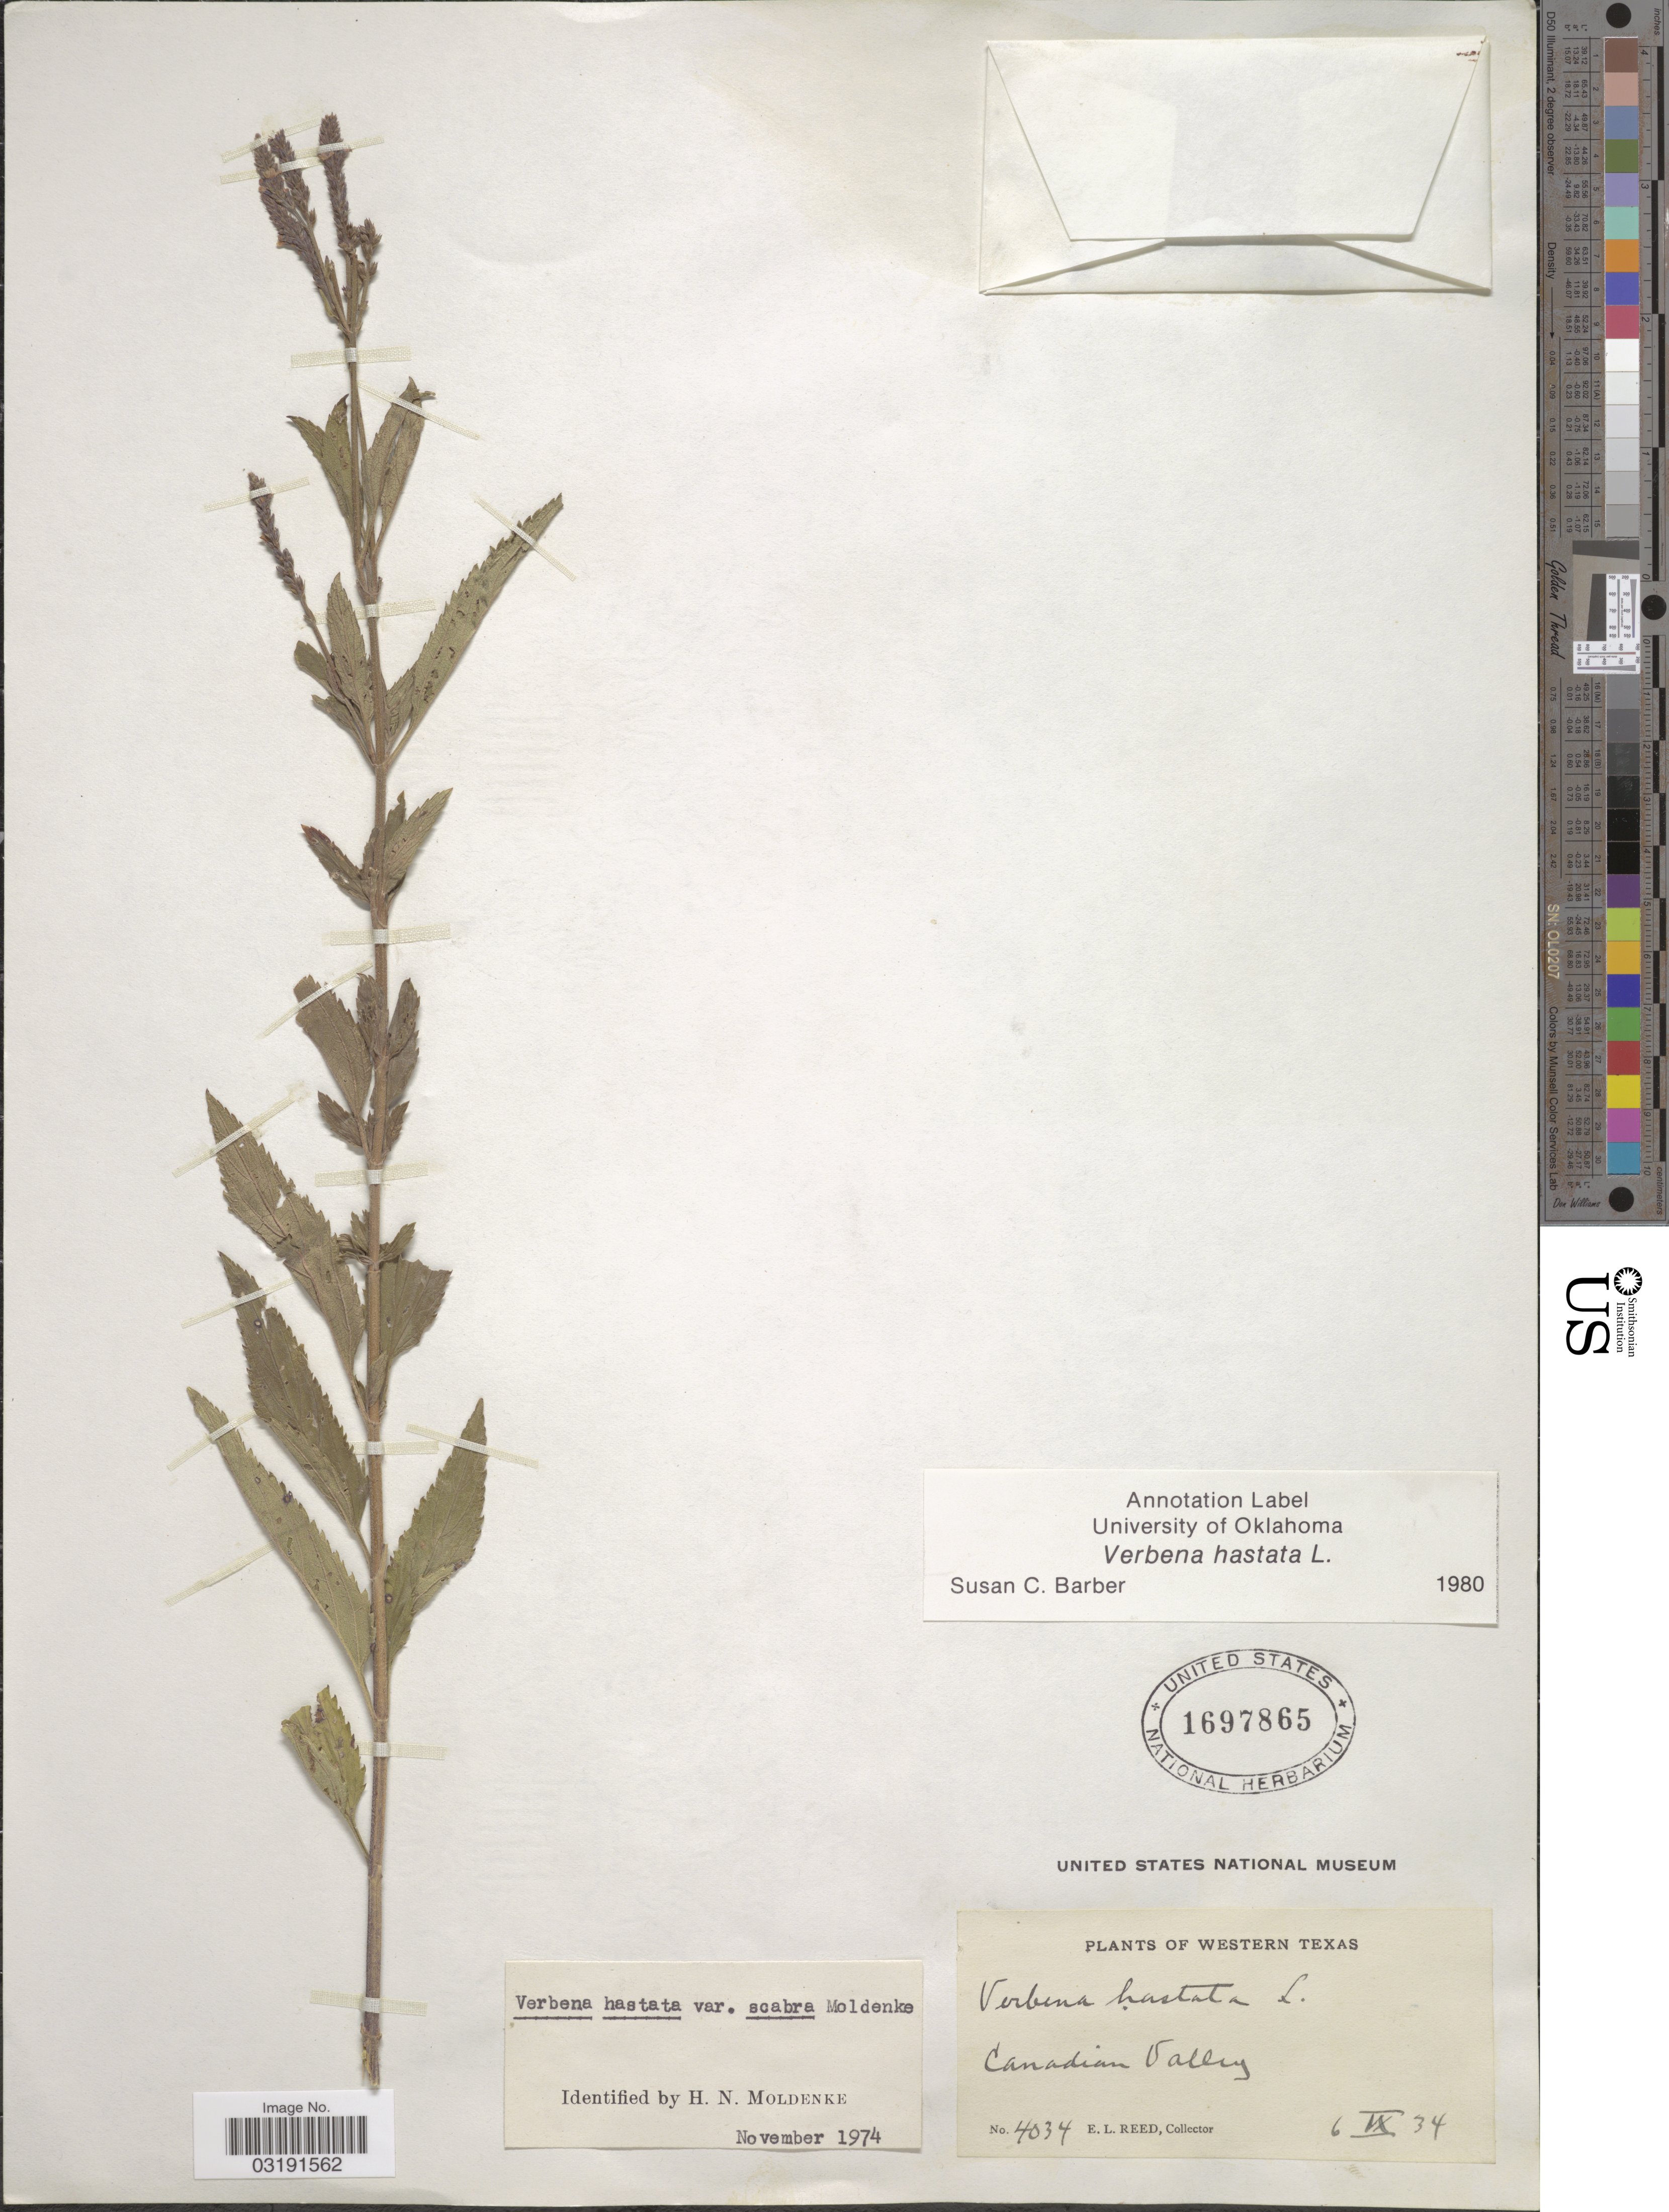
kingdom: Plantae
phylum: Tracheophyta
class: Magnoliopsida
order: Lamiales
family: Verbenaceae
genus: Verbena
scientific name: Verbena hastata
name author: L.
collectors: E. Reed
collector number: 4034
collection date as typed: Transcribed d/m/y: 6/9/34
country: United States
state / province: Texas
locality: Western Texas, Canadian Valley.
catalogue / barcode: US 1697865